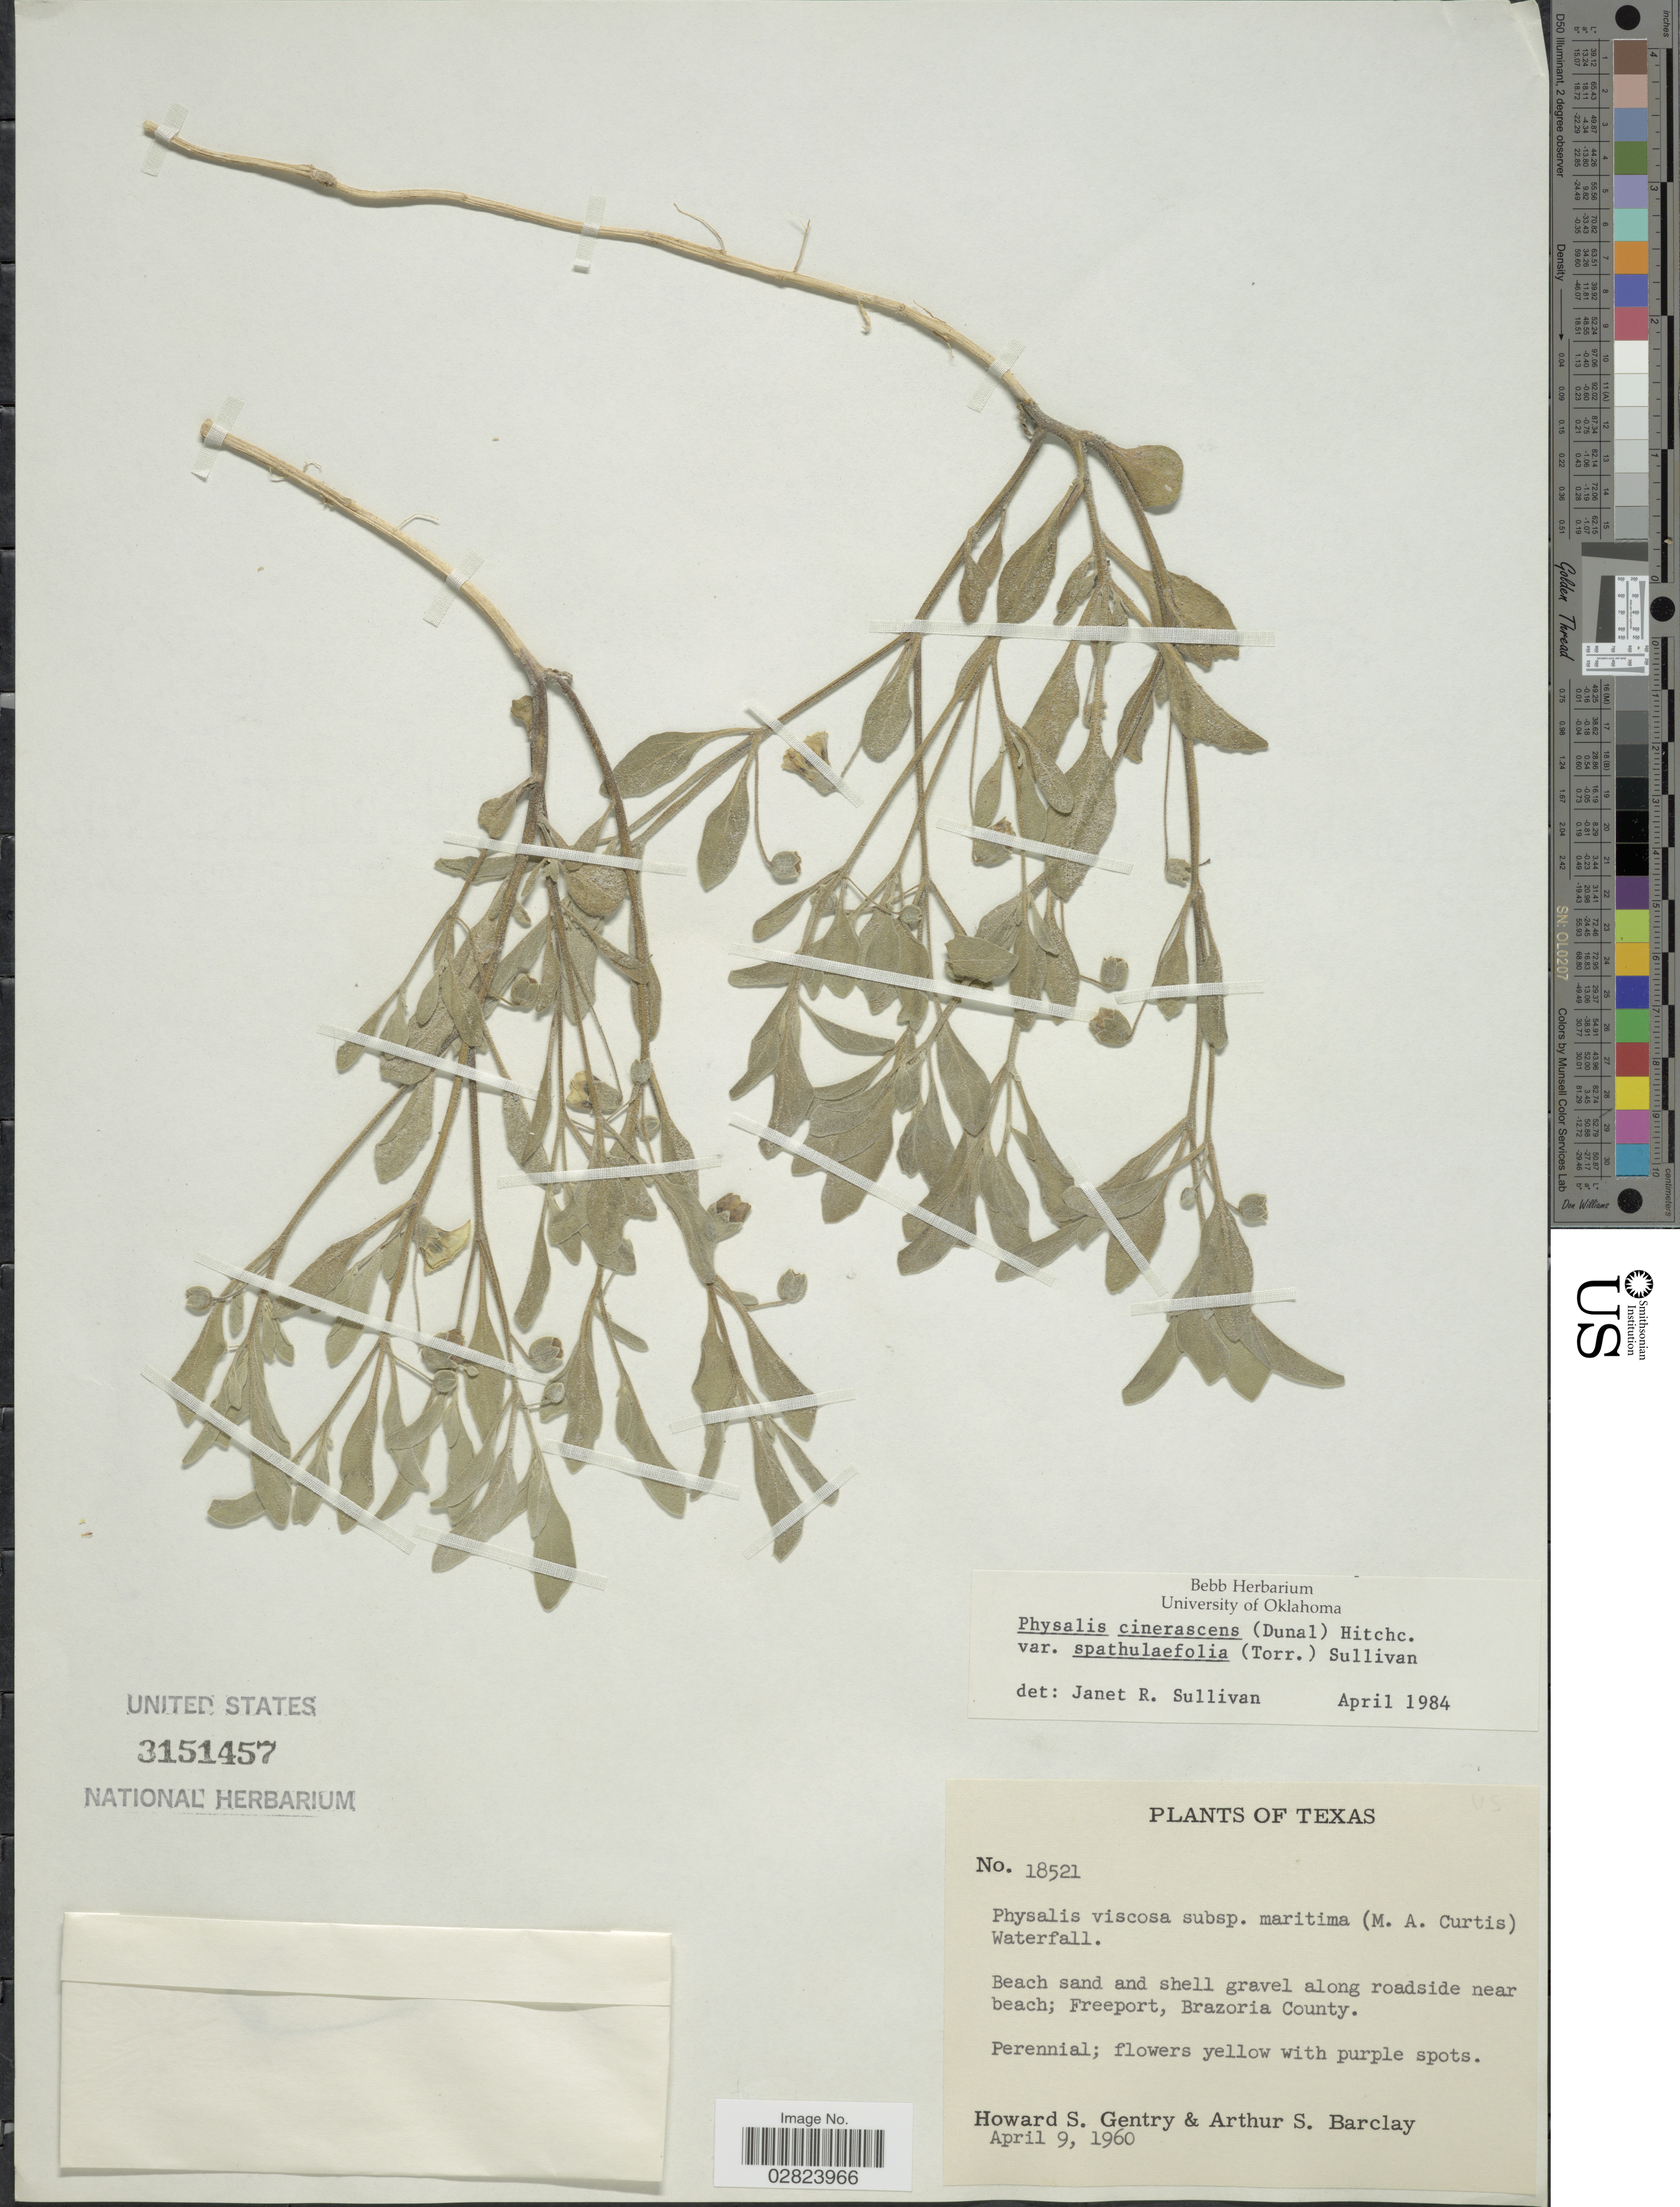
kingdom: Plantae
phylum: Tracheophyta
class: Magnoliopsida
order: Solanales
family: Solanaceae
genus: Physalis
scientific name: Physalis mollis var. cinerascens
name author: (Dunal) A. Gray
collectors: H. S. Gentry & A. S. Barclay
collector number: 18521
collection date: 1960-04-09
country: United States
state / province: Texas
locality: Freeport, Brazoria County.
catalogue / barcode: US 3151457